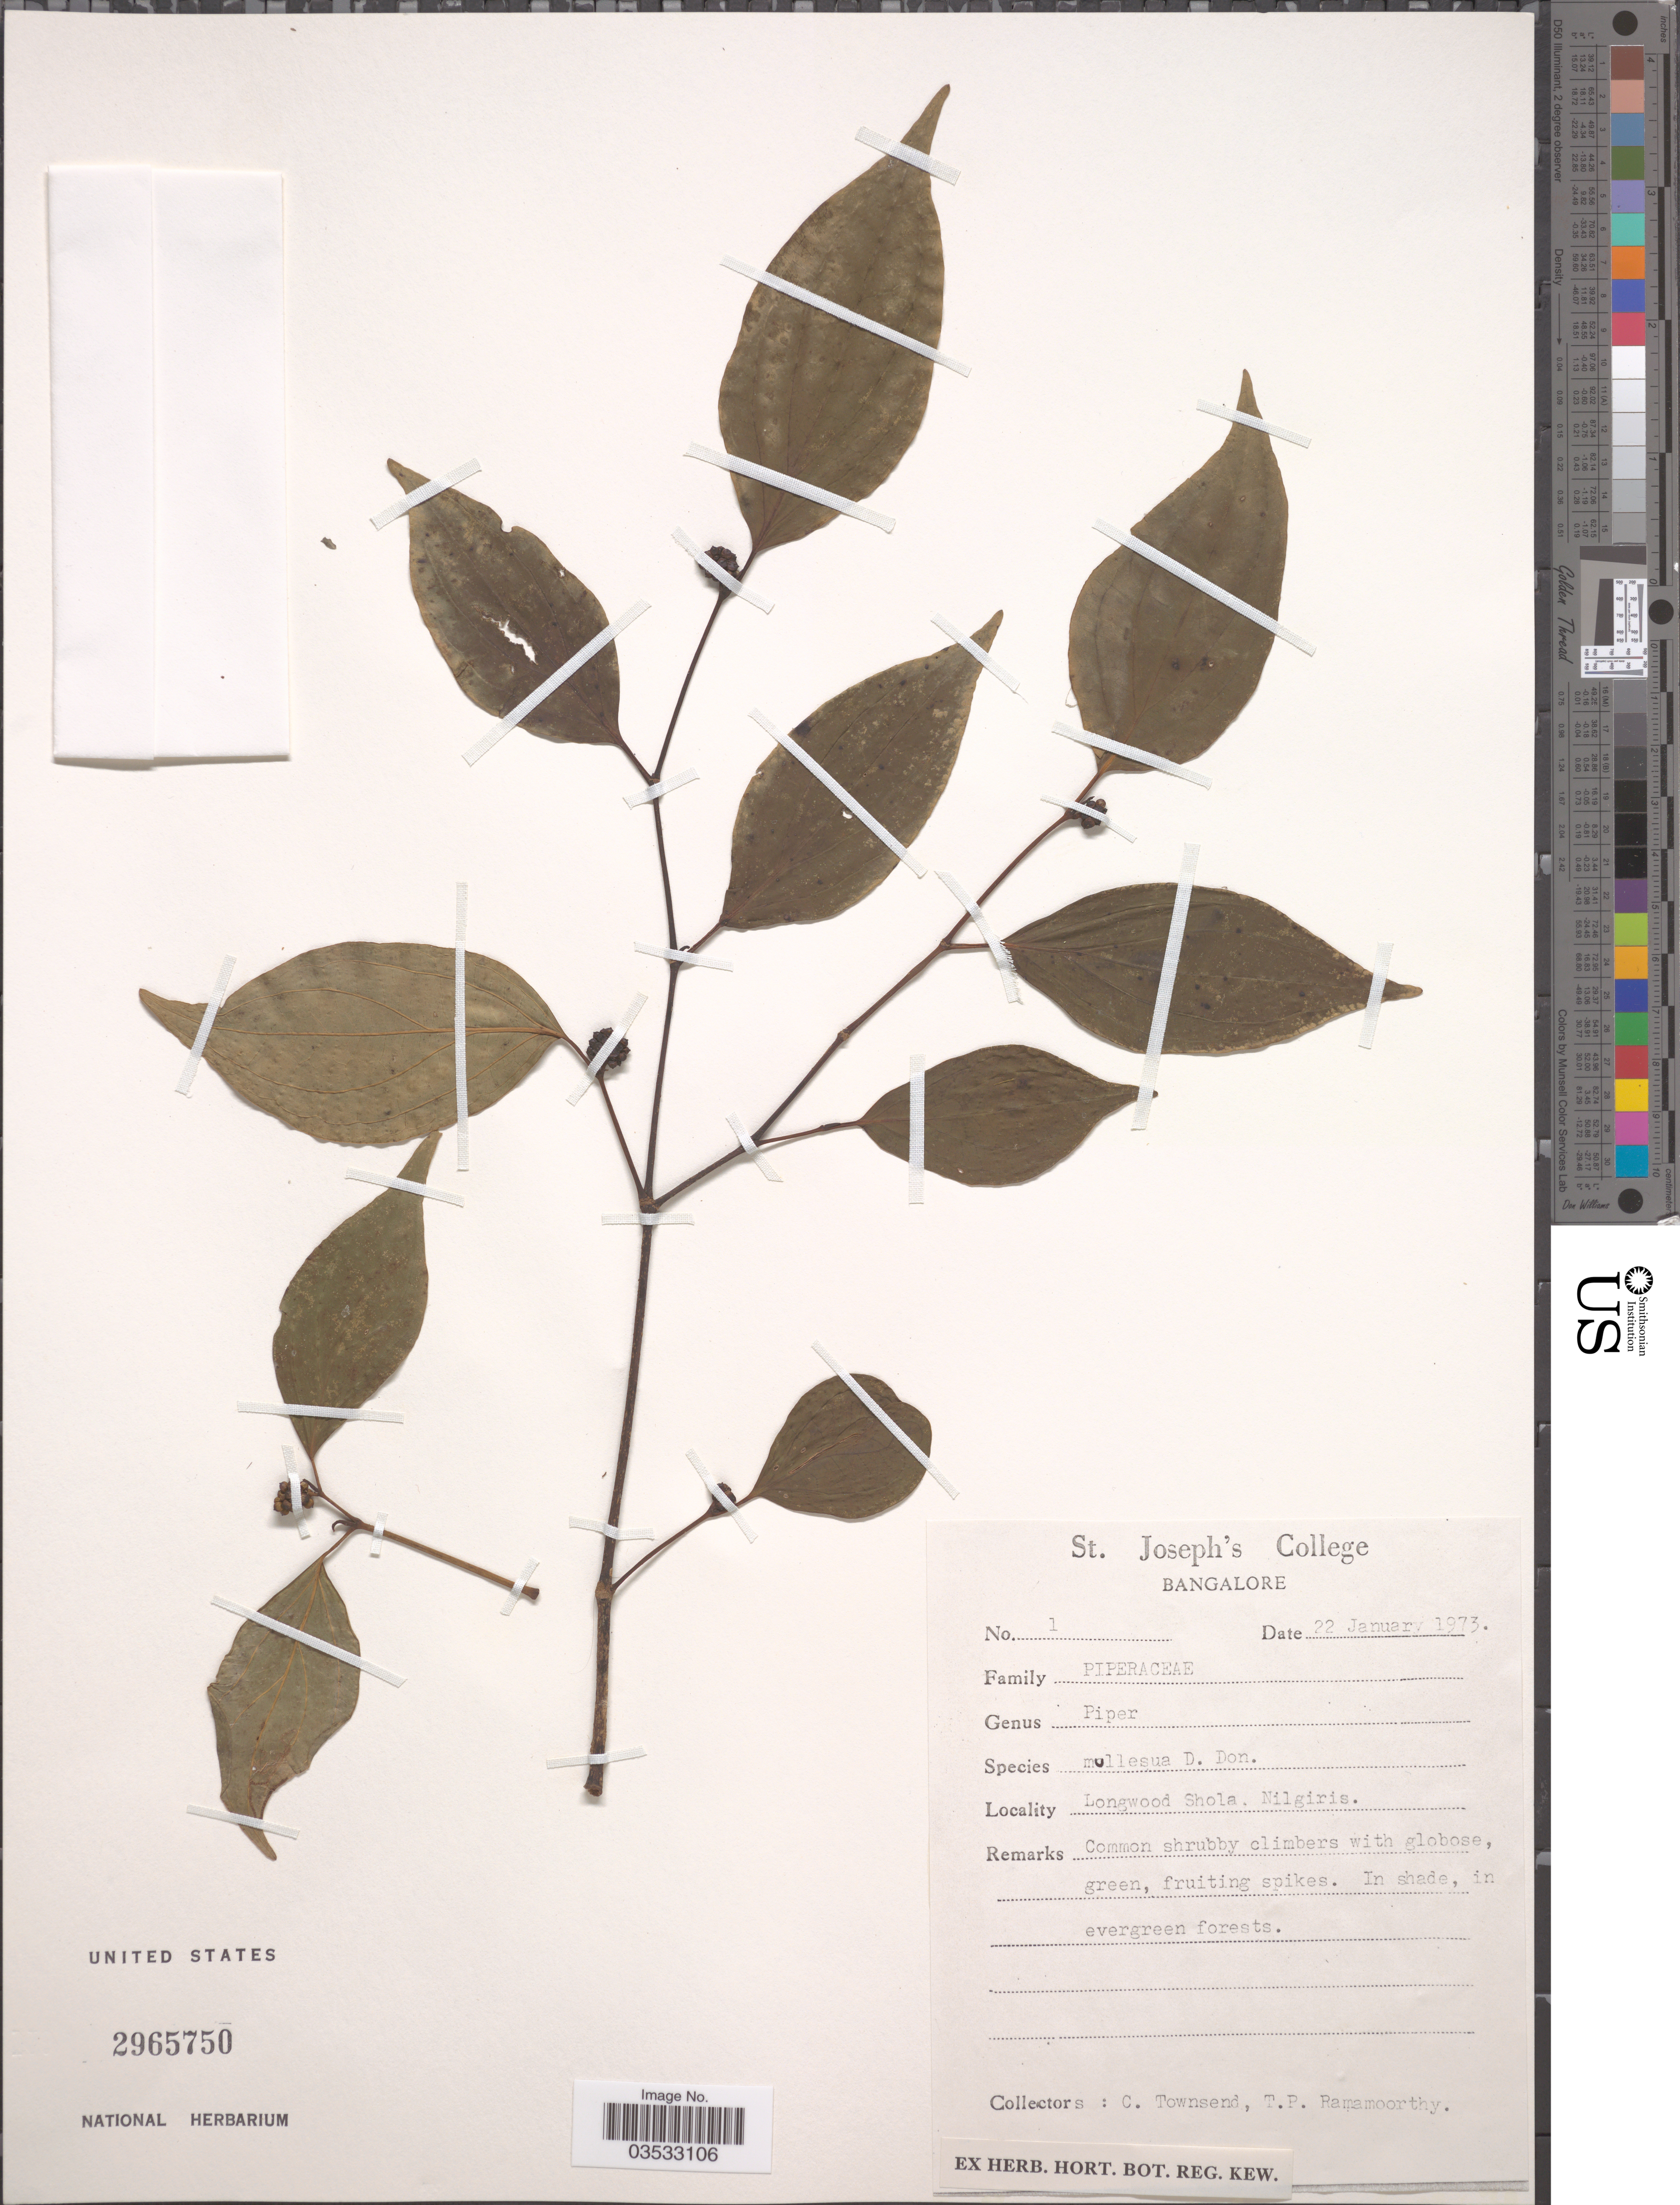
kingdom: Plantae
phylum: Tracheophyta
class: Magnoliopsida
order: Piperales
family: Piperaceae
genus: Piper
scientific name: Piper mullesua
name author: Buch.-Ham. ex D. Don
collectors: C. Townsend & T. P. Ramamoorthy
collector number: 1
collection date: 1973-01-22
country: India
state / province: Tamil Nadu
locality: Longwood Shola, Nilgiris.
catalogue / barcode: US 2965750